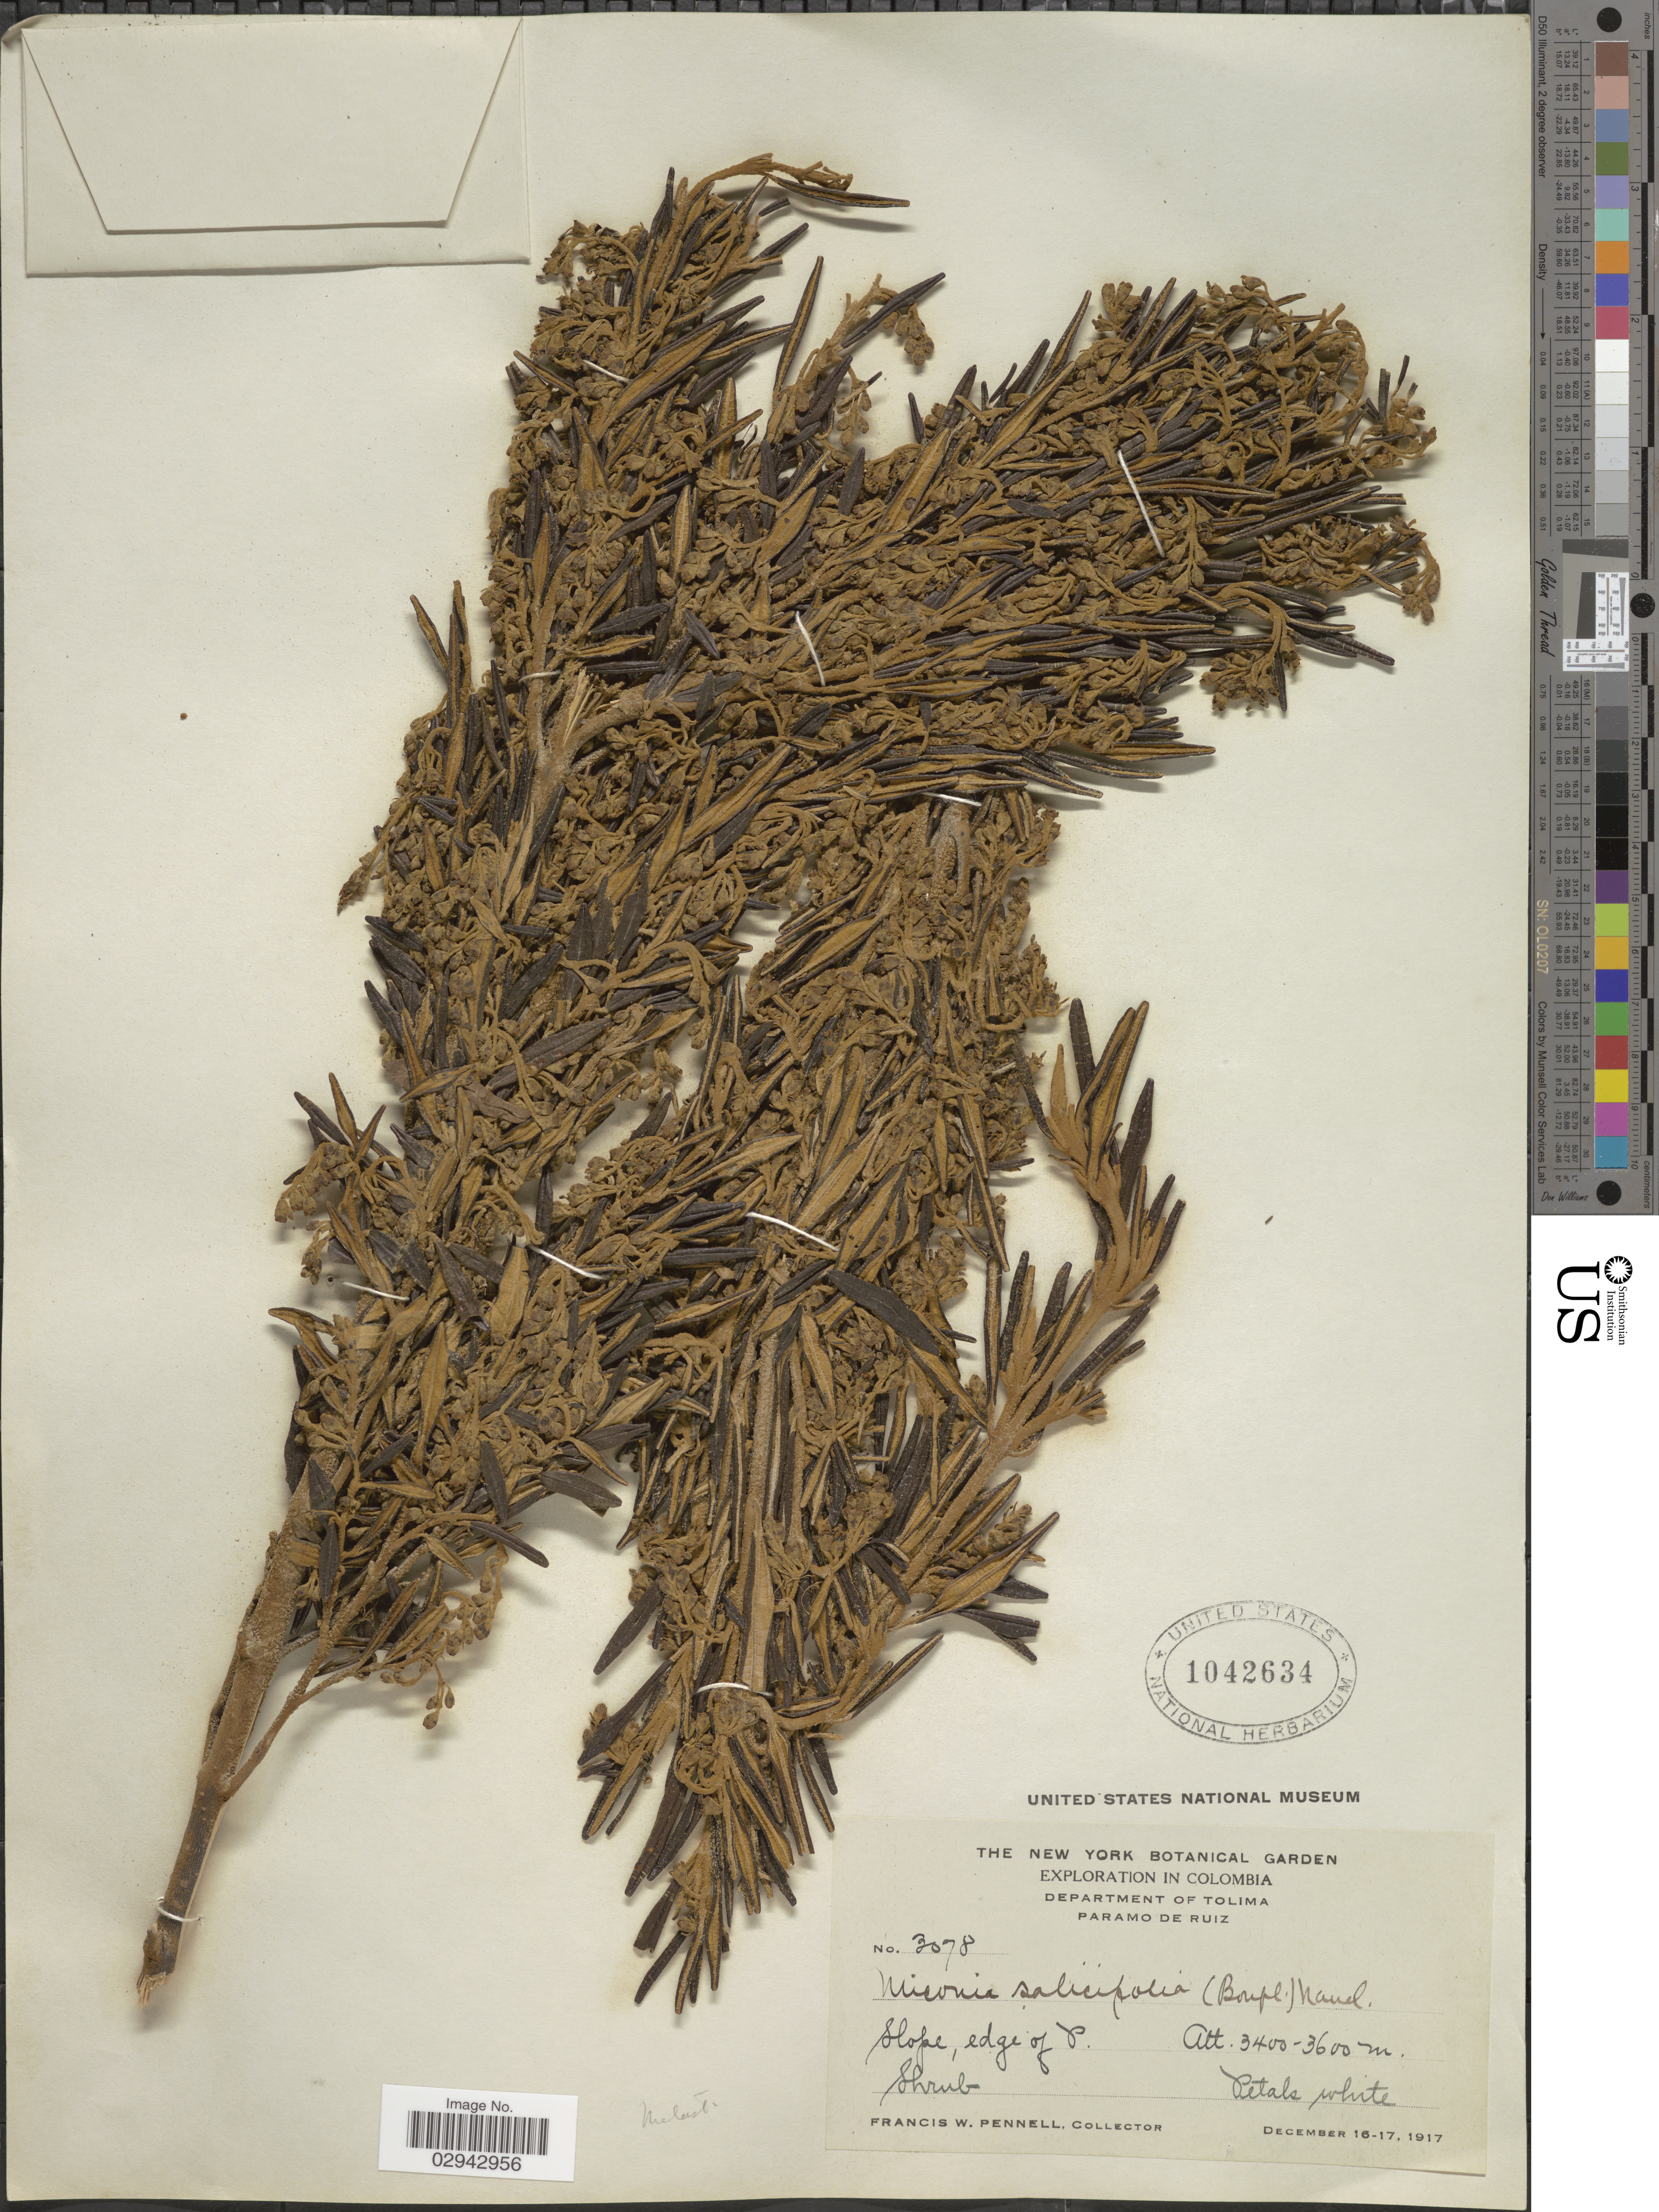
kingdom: Plantae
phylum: Tracheophyta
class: Magnoliopsida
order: Myrtales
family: Melastomataceae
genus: Miconia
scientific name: Miconia salicifolia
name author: (Bonpl.) Naudin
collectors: F. W. Pennell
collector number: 3078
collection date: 1917-12-16/1917-12-17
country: Colombia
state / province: Tolima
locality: Department of Tolima. Paramo de Ruiz. Slope, edge of P.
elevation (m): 3400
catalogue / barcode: US 1042634